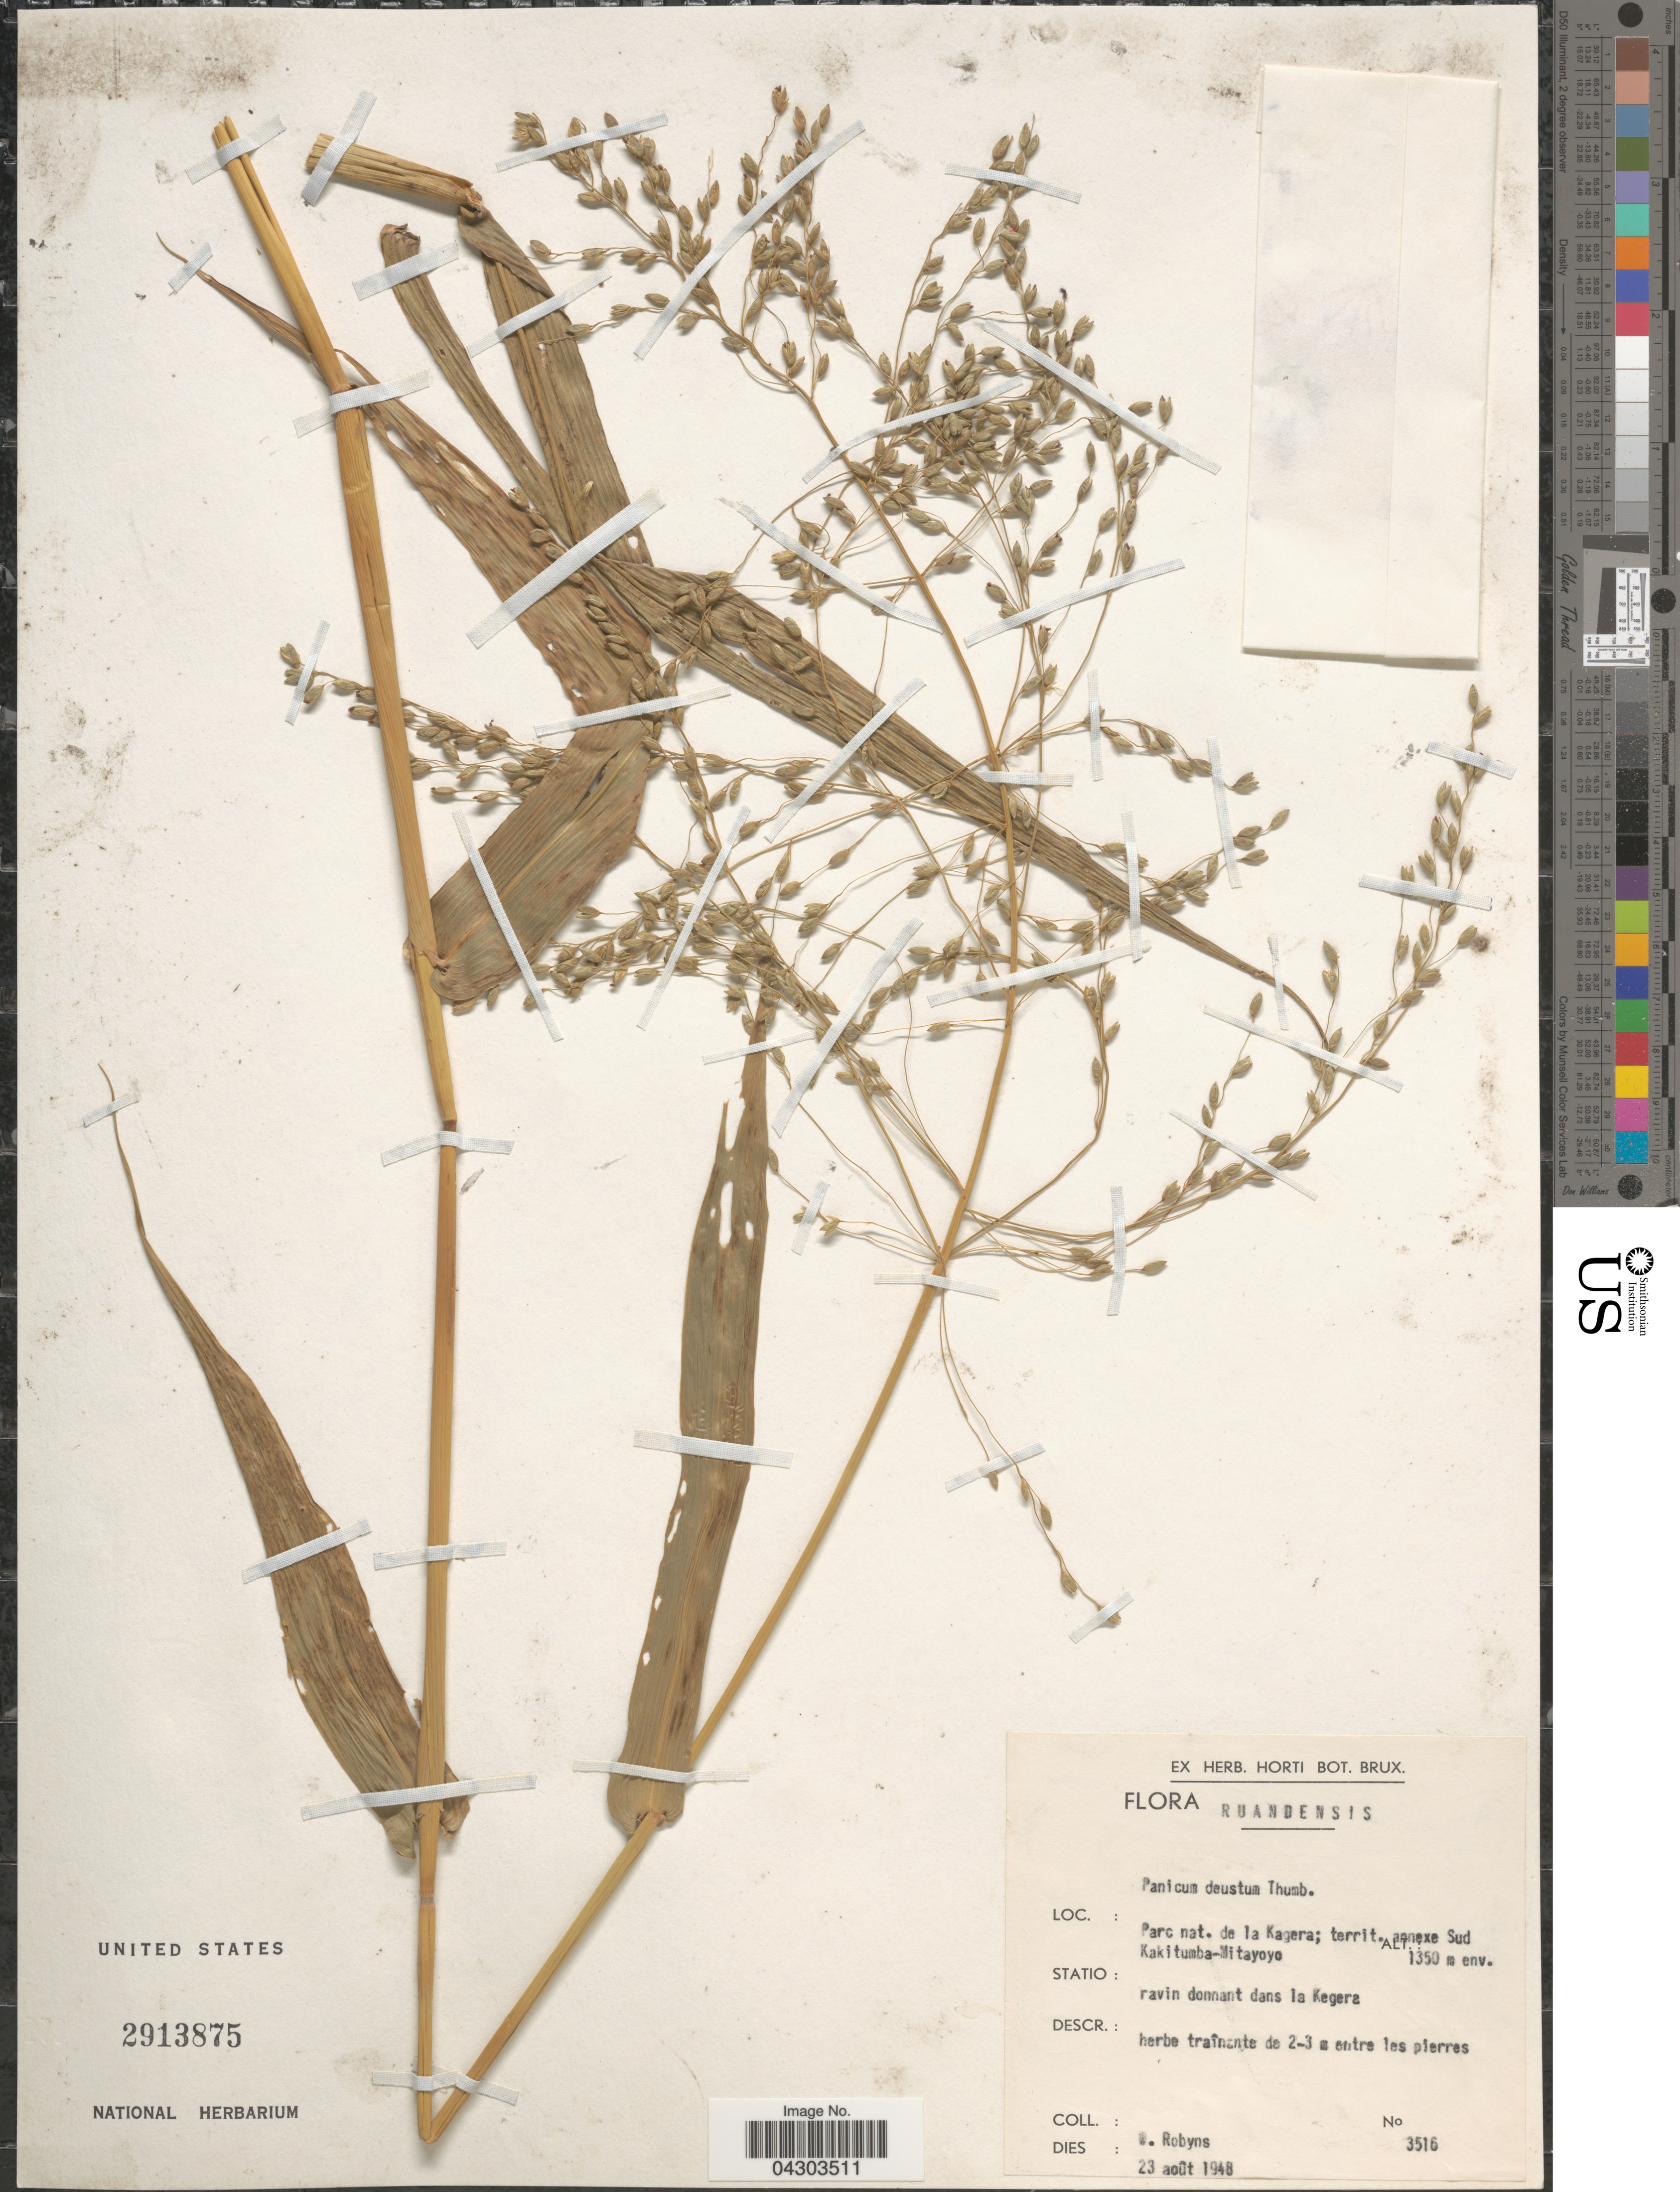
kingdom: Plantae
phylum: Tracheophyta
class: Liliopsida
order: Poales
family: Poaceae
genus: Panicum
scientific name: Panicum deustum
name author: Thunb.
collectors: W. Robyns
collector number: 3516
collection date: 1948-08-23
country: Rwanda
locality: Ruandensis. Parc nat. de la Kagera; territ. annexe Sud Kakitumba-Mitayoyo.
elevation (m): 1350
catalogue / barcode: US 2913875